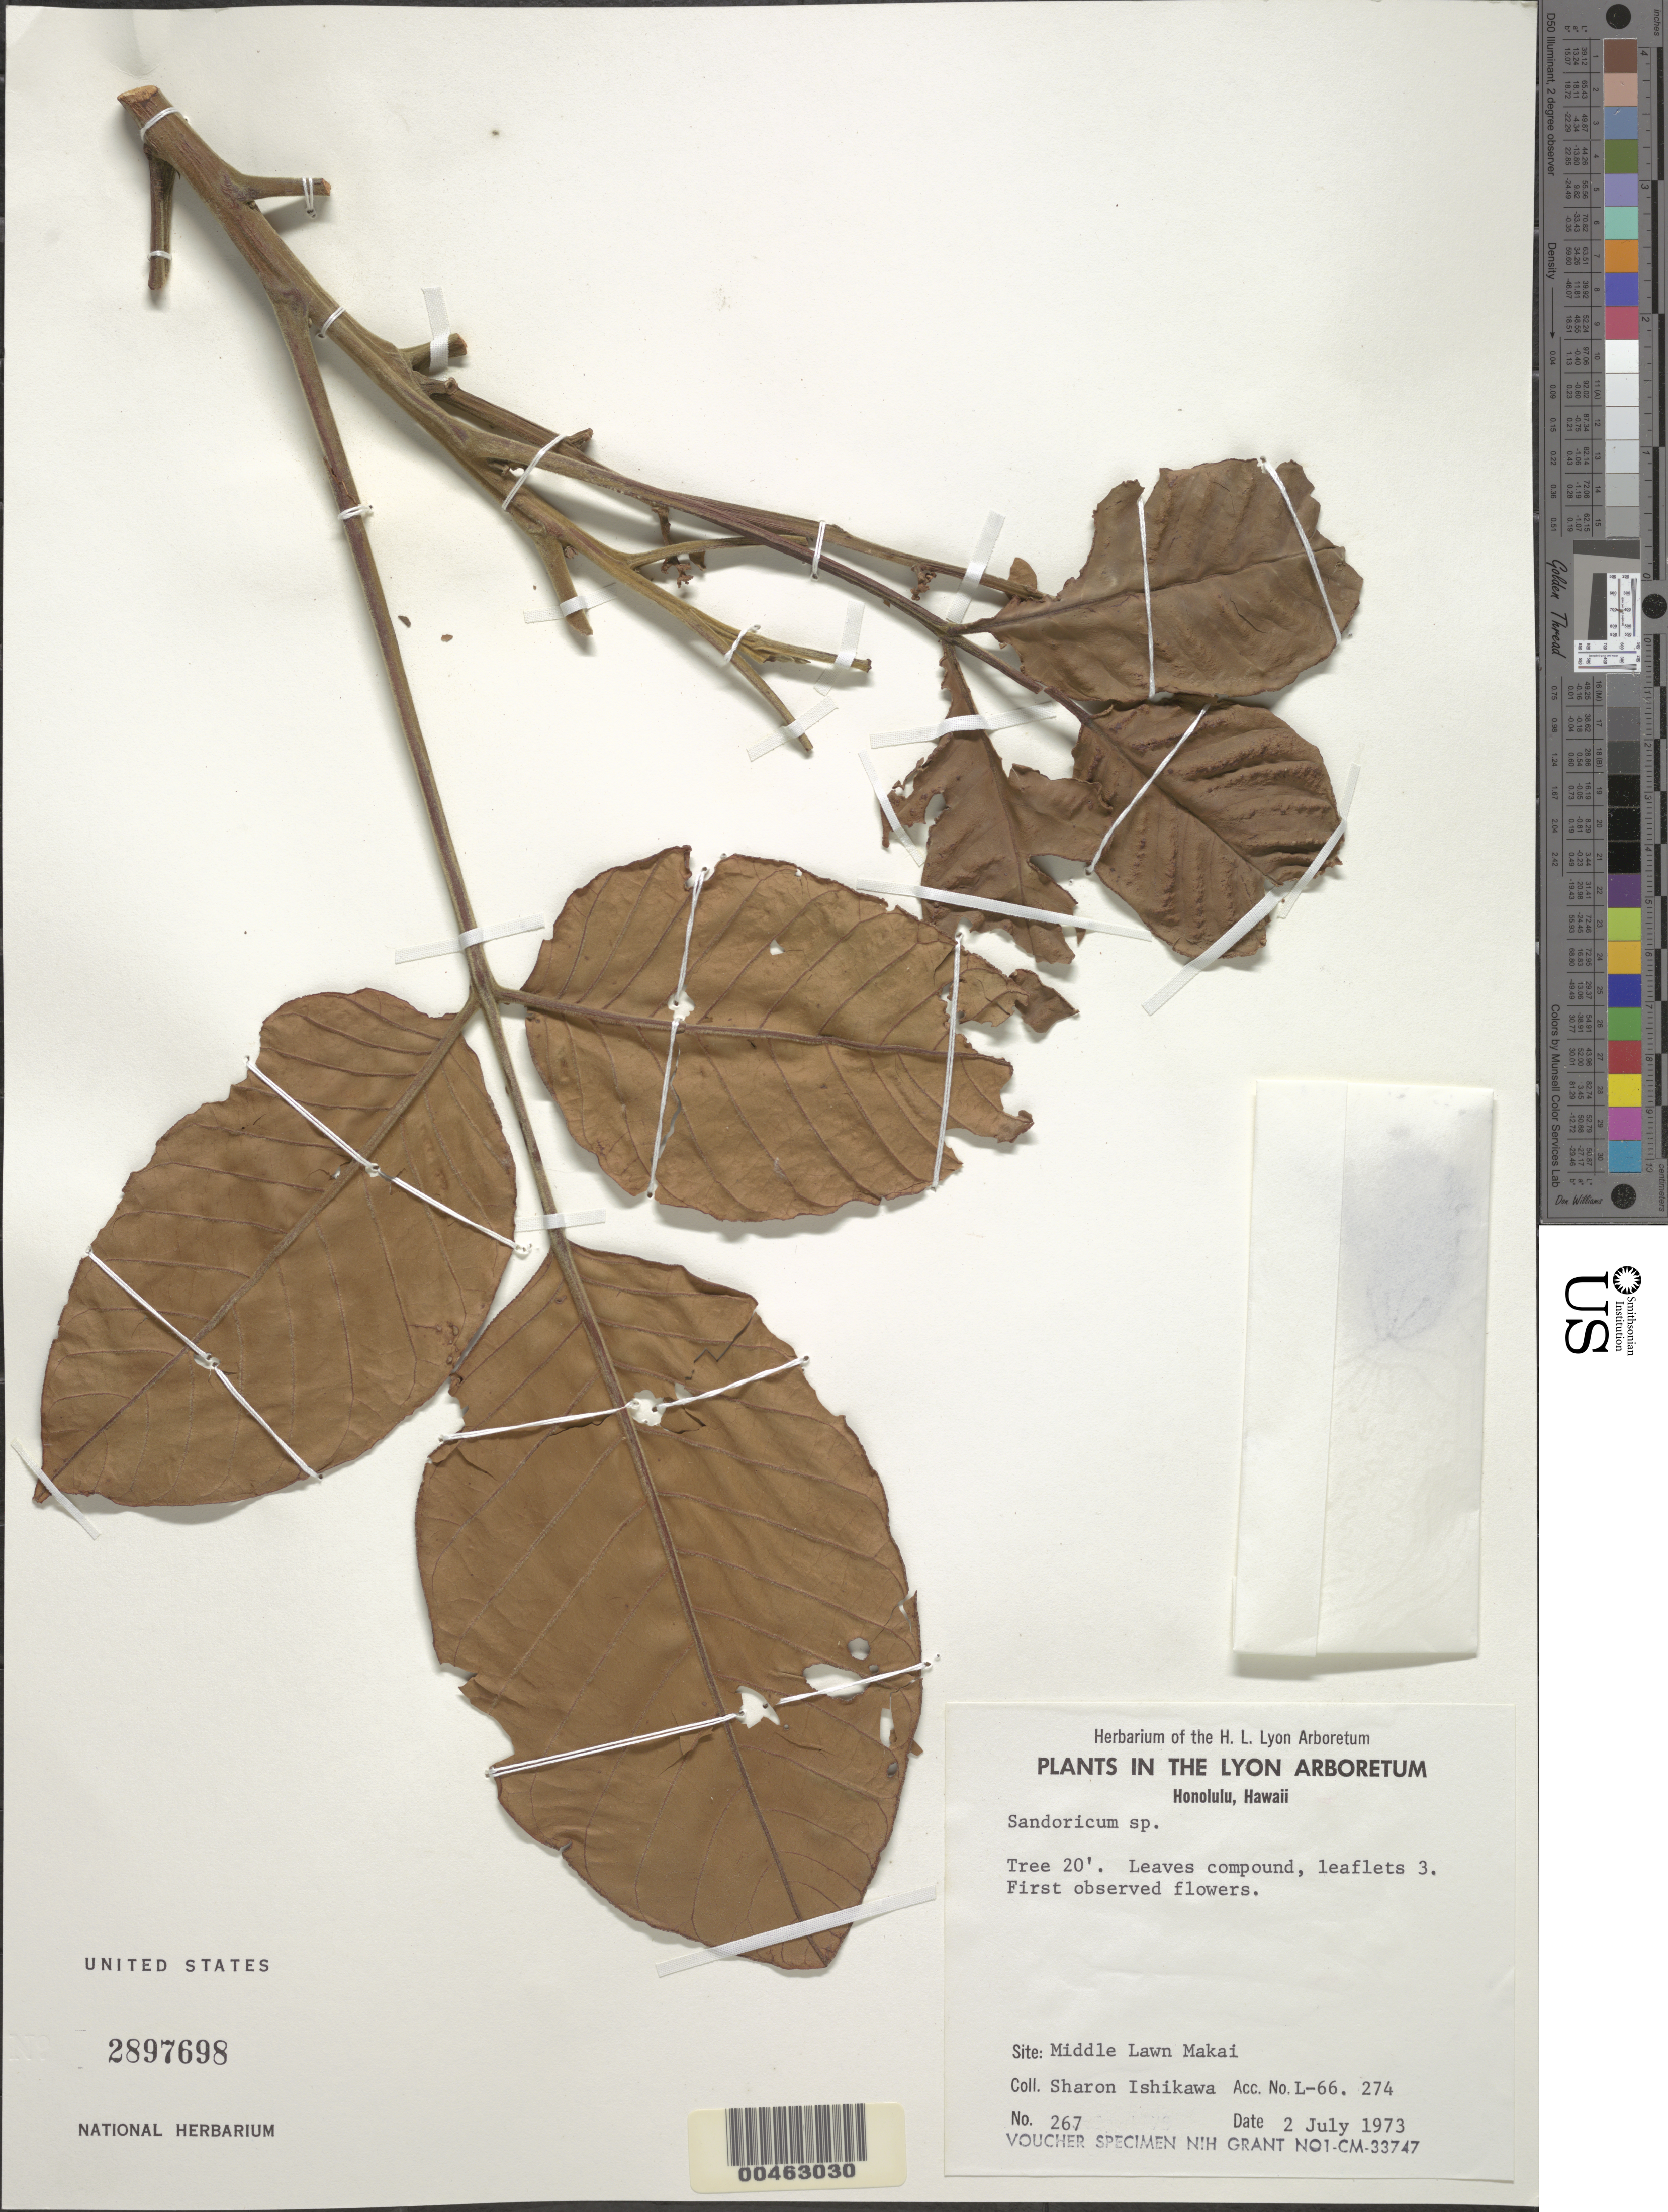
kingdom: Plantae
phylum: Tracheophyta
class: Magnoliopsida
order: Sapindales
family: Meliaceae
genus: Sandoricum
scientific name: Sandoricum sp.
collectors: S. S. Ishikawa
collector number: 267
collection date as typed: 2 Jul 1973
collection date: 1973-07-02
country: United States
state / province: Hawaii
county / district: Honolulu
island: Oahu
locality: Honolulu, Middle Lawn Makai, Lyon Arboretum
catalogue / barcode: US 2897698